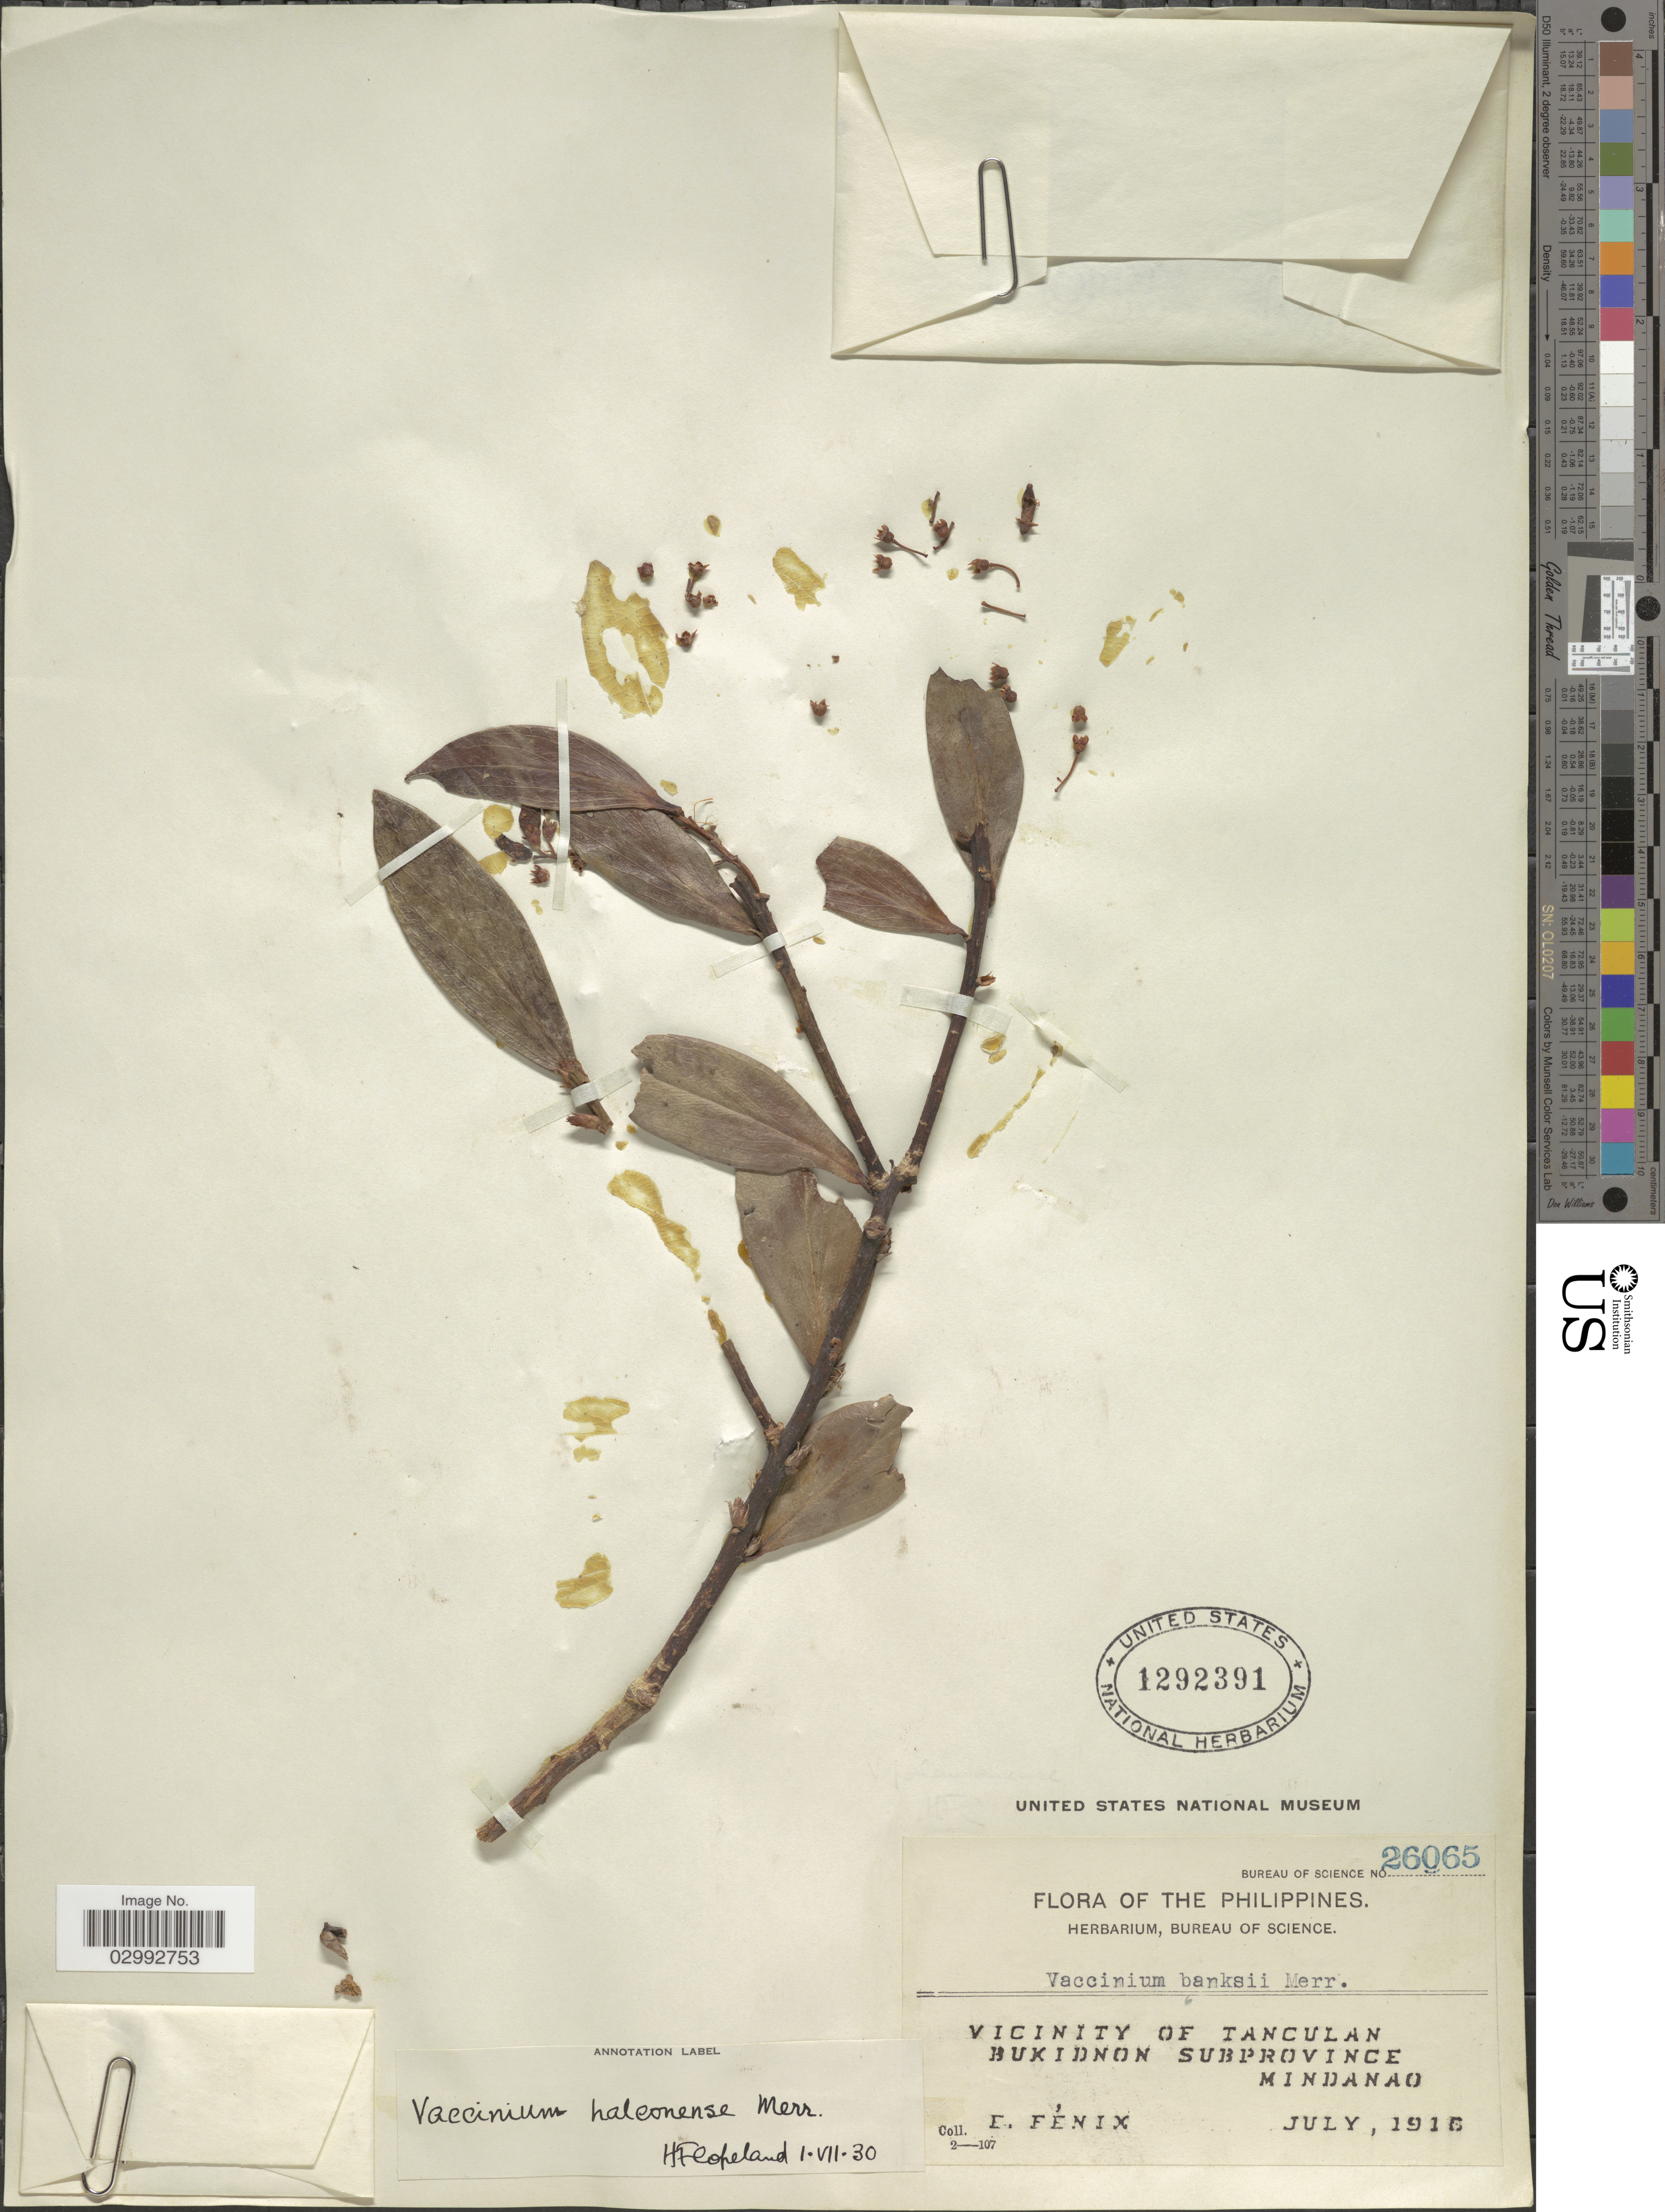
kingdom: Plantae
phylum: Tracheophyta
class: Magnoliopsida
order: Ericales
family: Ericaceae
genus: Vaccinium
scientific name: Vaccinium halconense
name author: Merr.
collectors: E. Fénix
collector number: Bureau of Science 26065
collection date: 1916-07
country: Philippines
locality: Vicinity of Tanculan, Bukidnon Subprovince, Mindanao.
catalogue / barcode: US 1292391